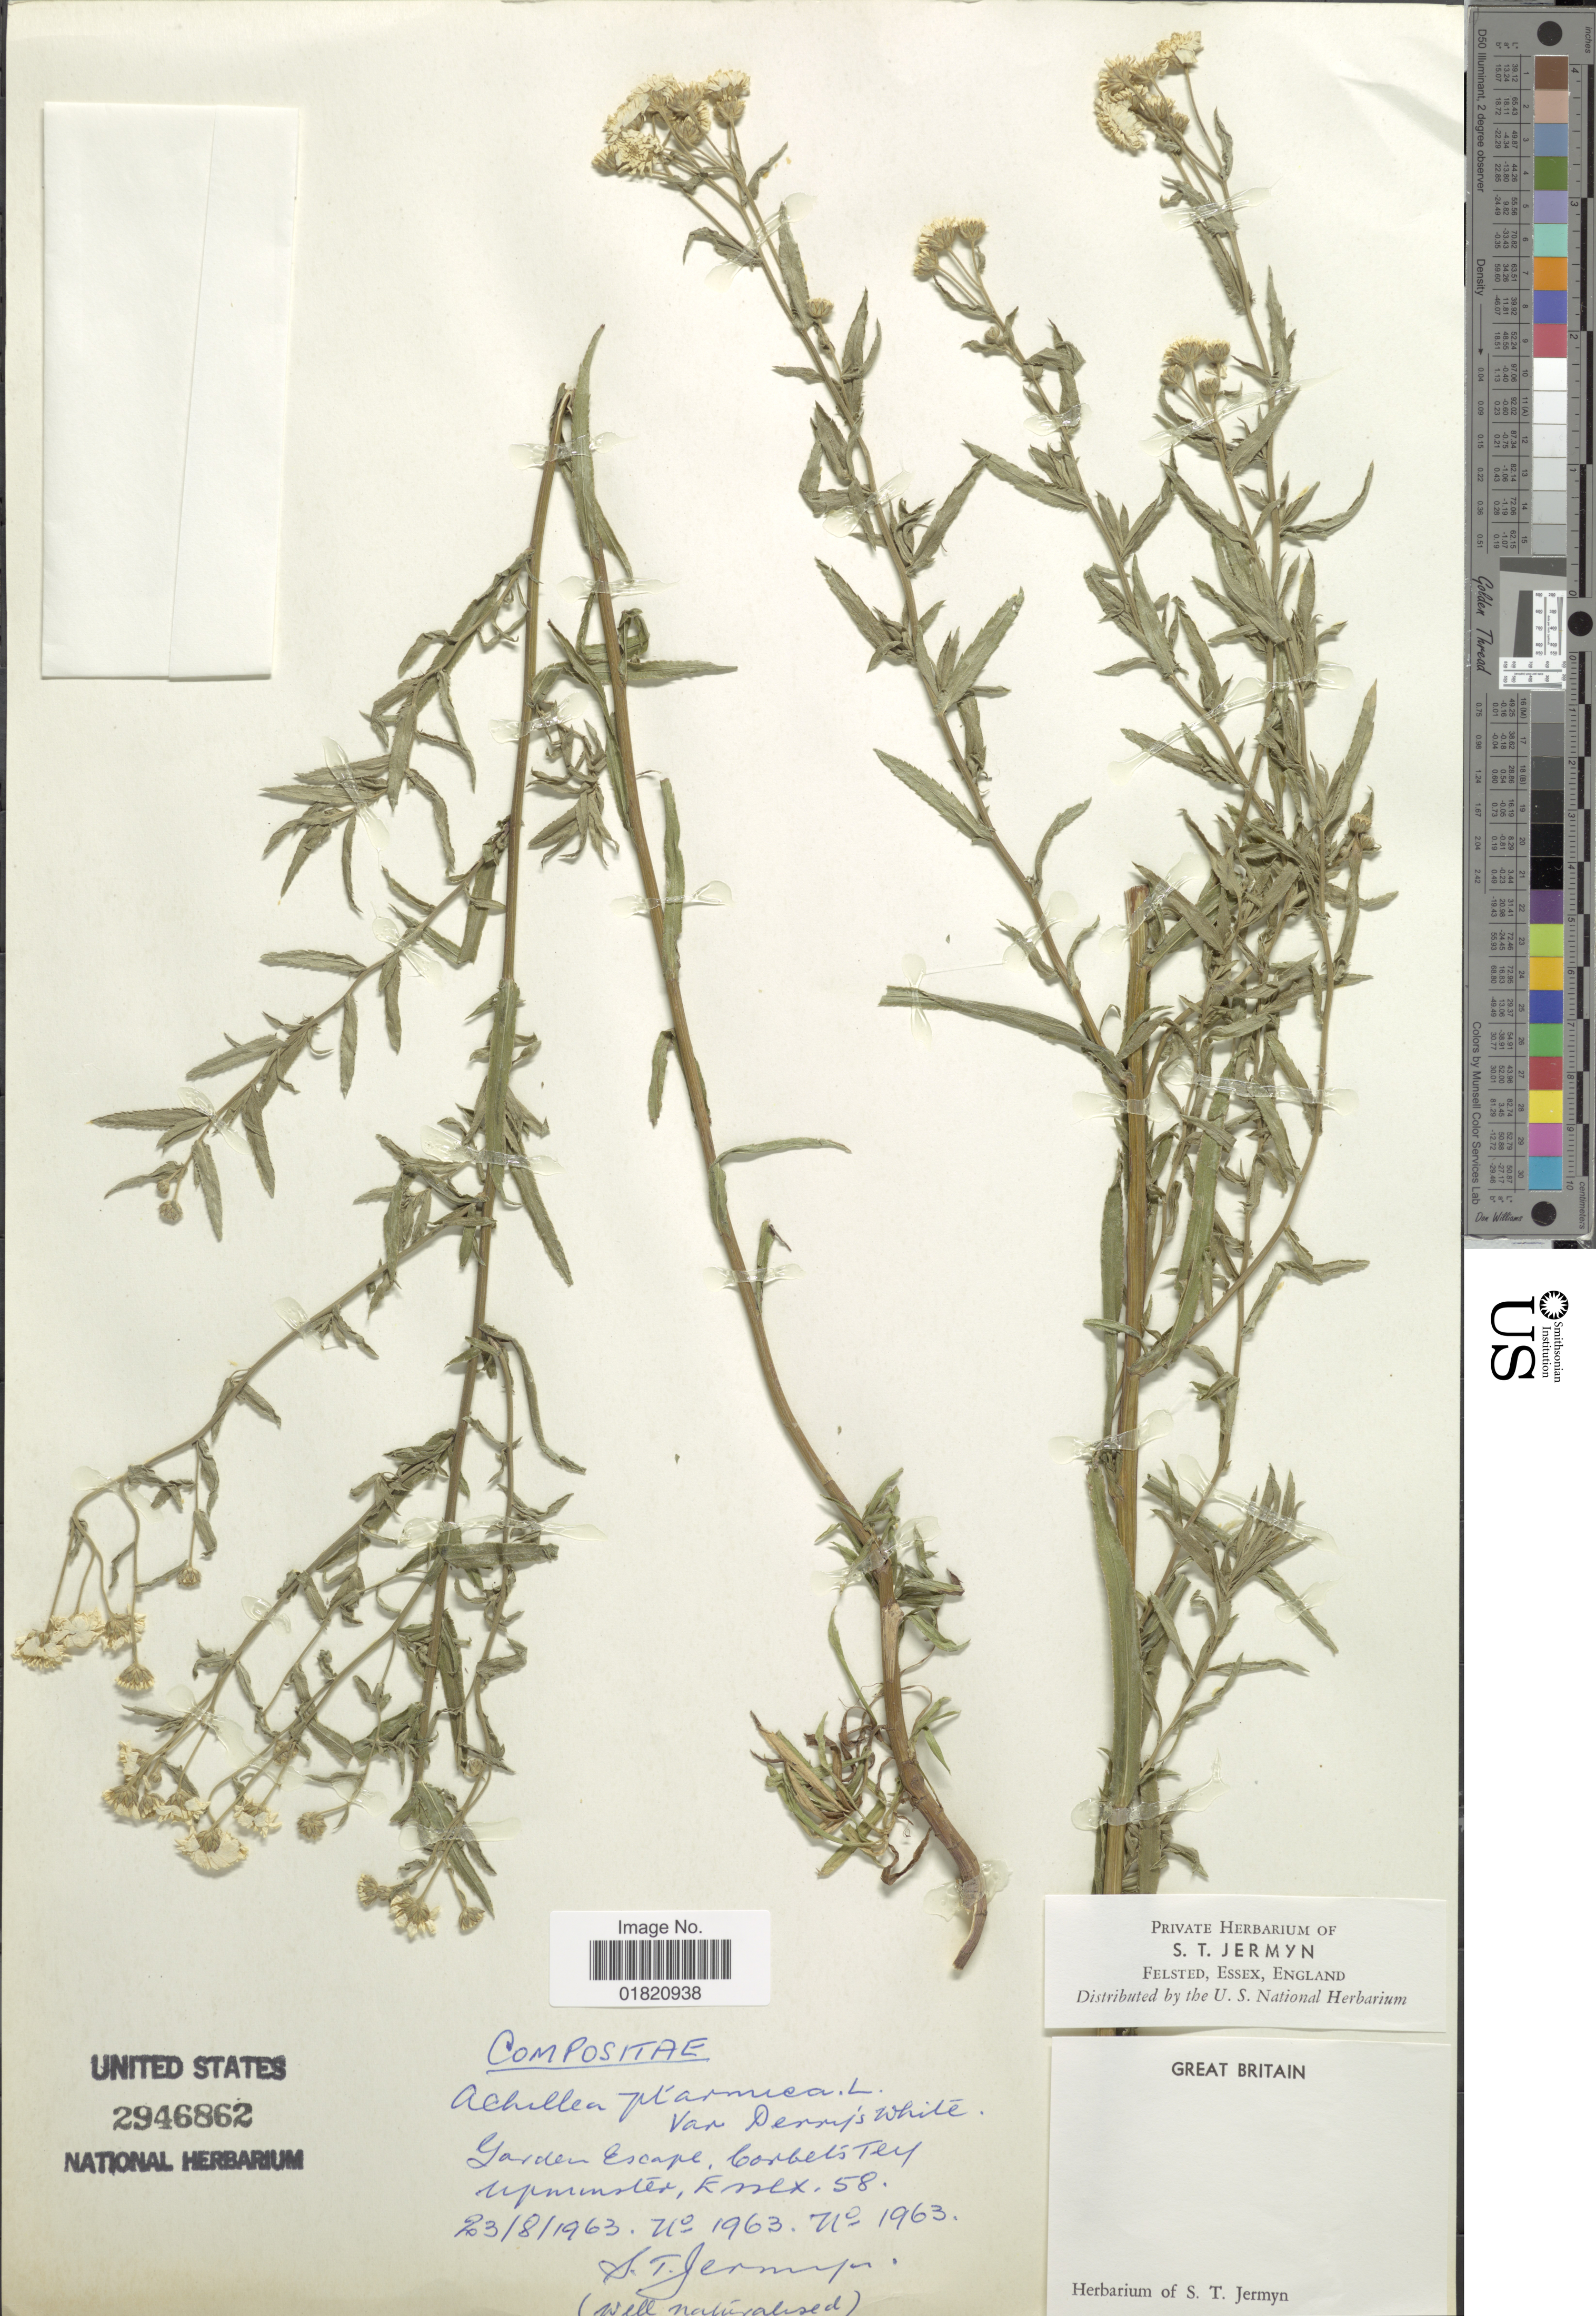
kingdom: Plantae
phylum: Tracheophyta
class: Magnoliopsida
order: Asterales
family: Asteraceae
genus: Achillea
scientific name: Achillea ptarmica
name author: L.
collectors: S. Jermyn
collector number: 1963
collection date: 1963-08-23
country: United Kingdom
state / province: England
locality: Great Britain. Garden Escape, Corbets Tey upminster, Essex, 58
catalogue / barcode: US 2946862